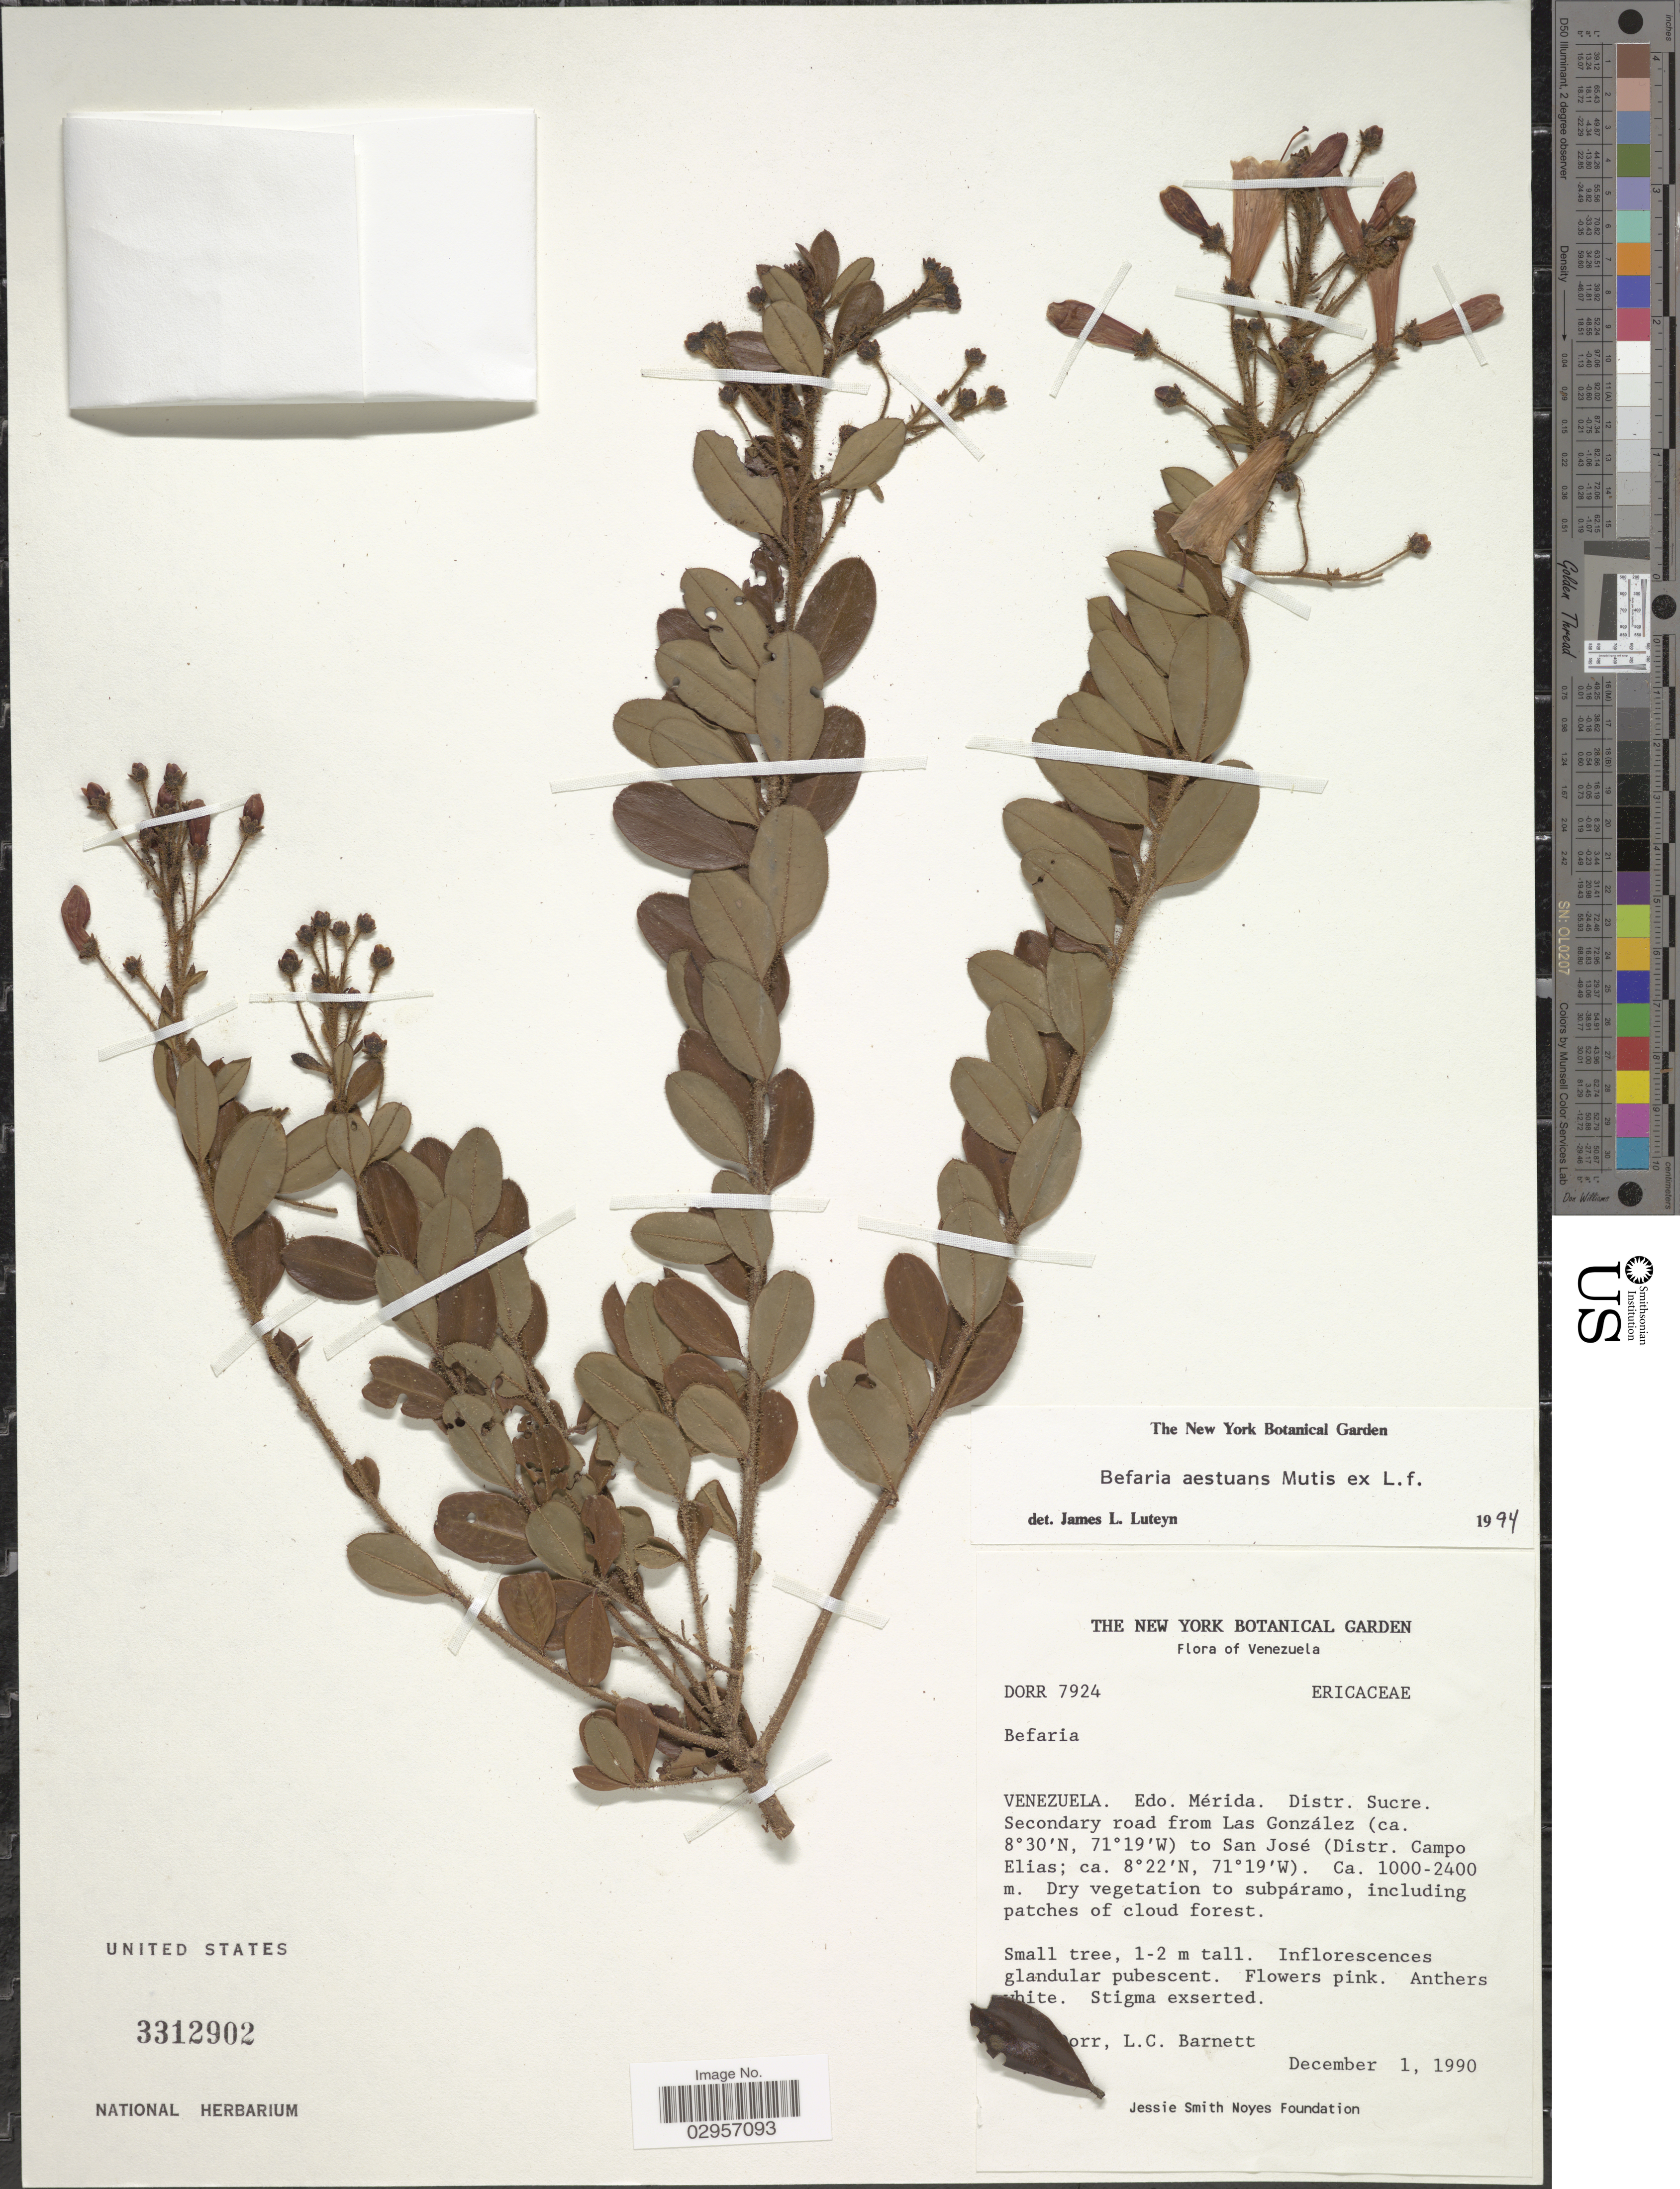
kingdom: Plantae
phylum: Tracheophyta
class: Magnoliopsida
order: Ericales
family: Ericaceae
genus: Befaria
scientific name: Befaria aestuans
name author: Mutis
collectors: L. J. Dorr & L. C. Barnett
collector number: DORR7924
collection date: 1990-12-01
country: Venezuela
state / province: Mérida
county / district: Sucre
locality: Secondary road from Las González to San José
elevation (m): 1000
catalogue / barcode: US 3312902